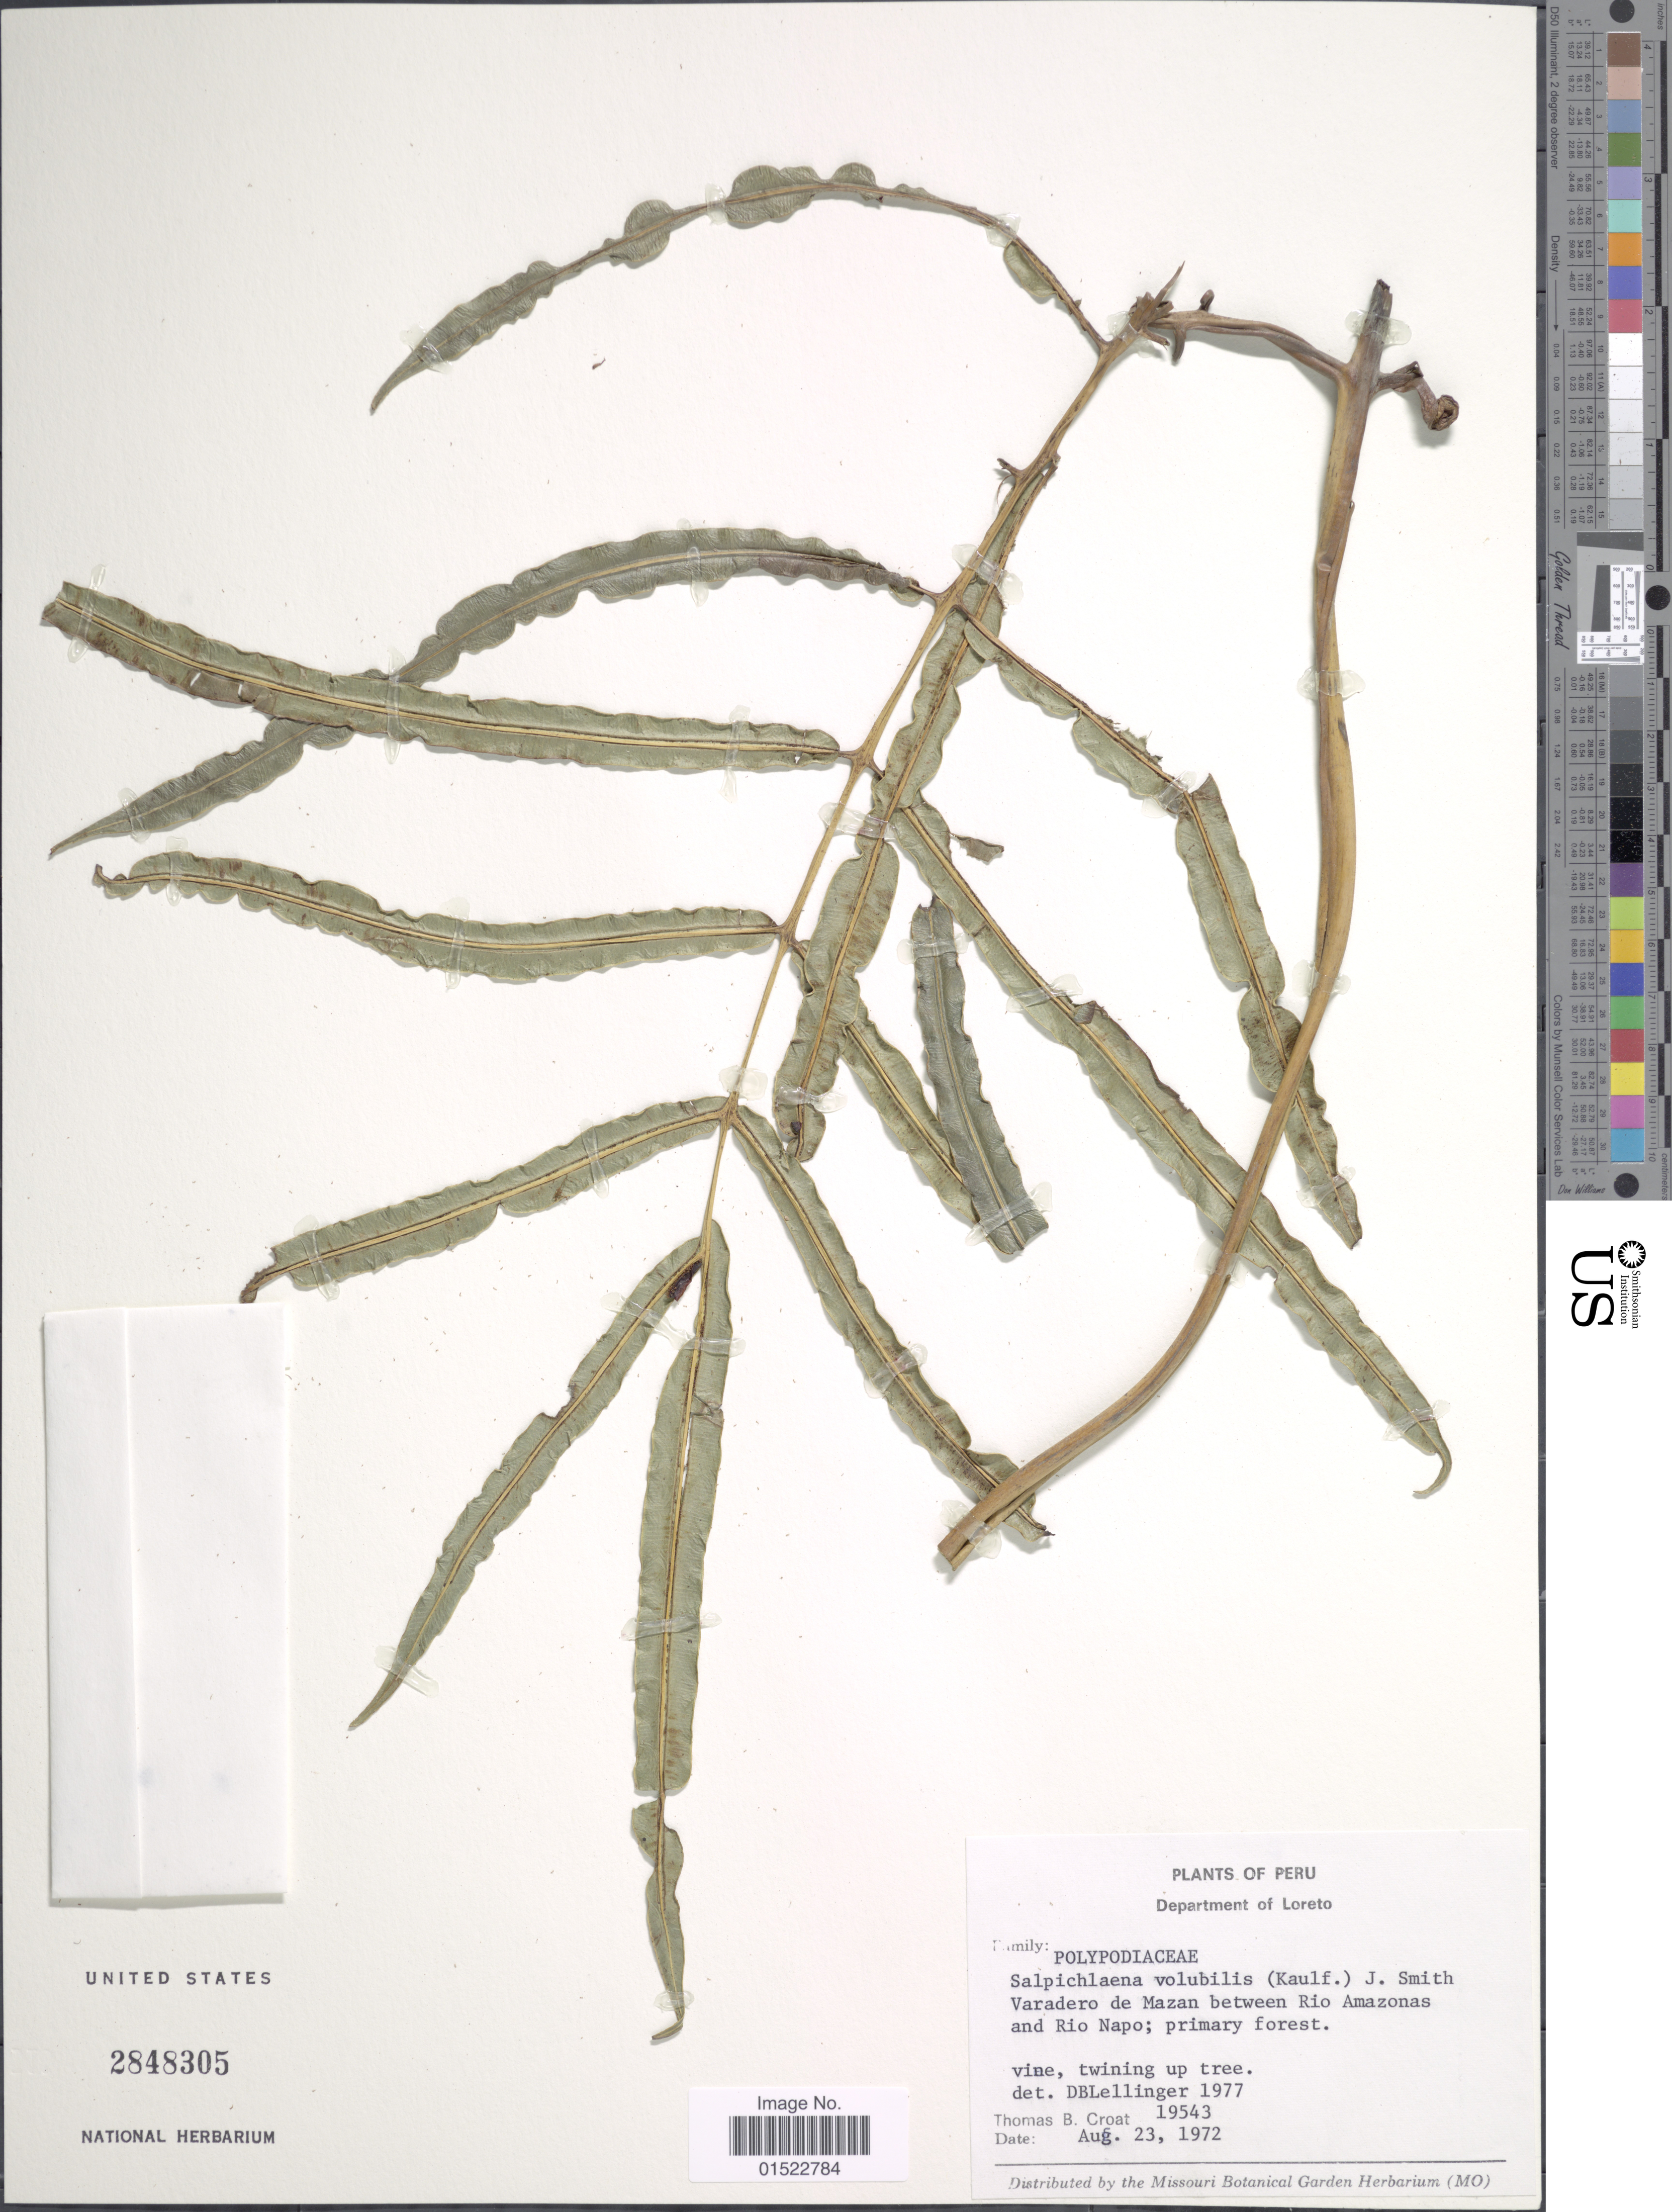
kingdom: Plantae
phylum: Tracheophyta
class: Polypodiopsida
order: Polypodiales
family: Blechnaceae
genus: Salpichlaena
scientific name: Salpichlaena volubilis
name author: (Kaulf.) J. Sm.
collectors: T. B. Croat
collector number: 19543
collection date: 1972-08-23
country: Peru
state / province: Loreto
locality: Department of Loreto, Varadero de Mazan between Rio Amazonas and Rio Napo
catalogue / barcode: US 2848305